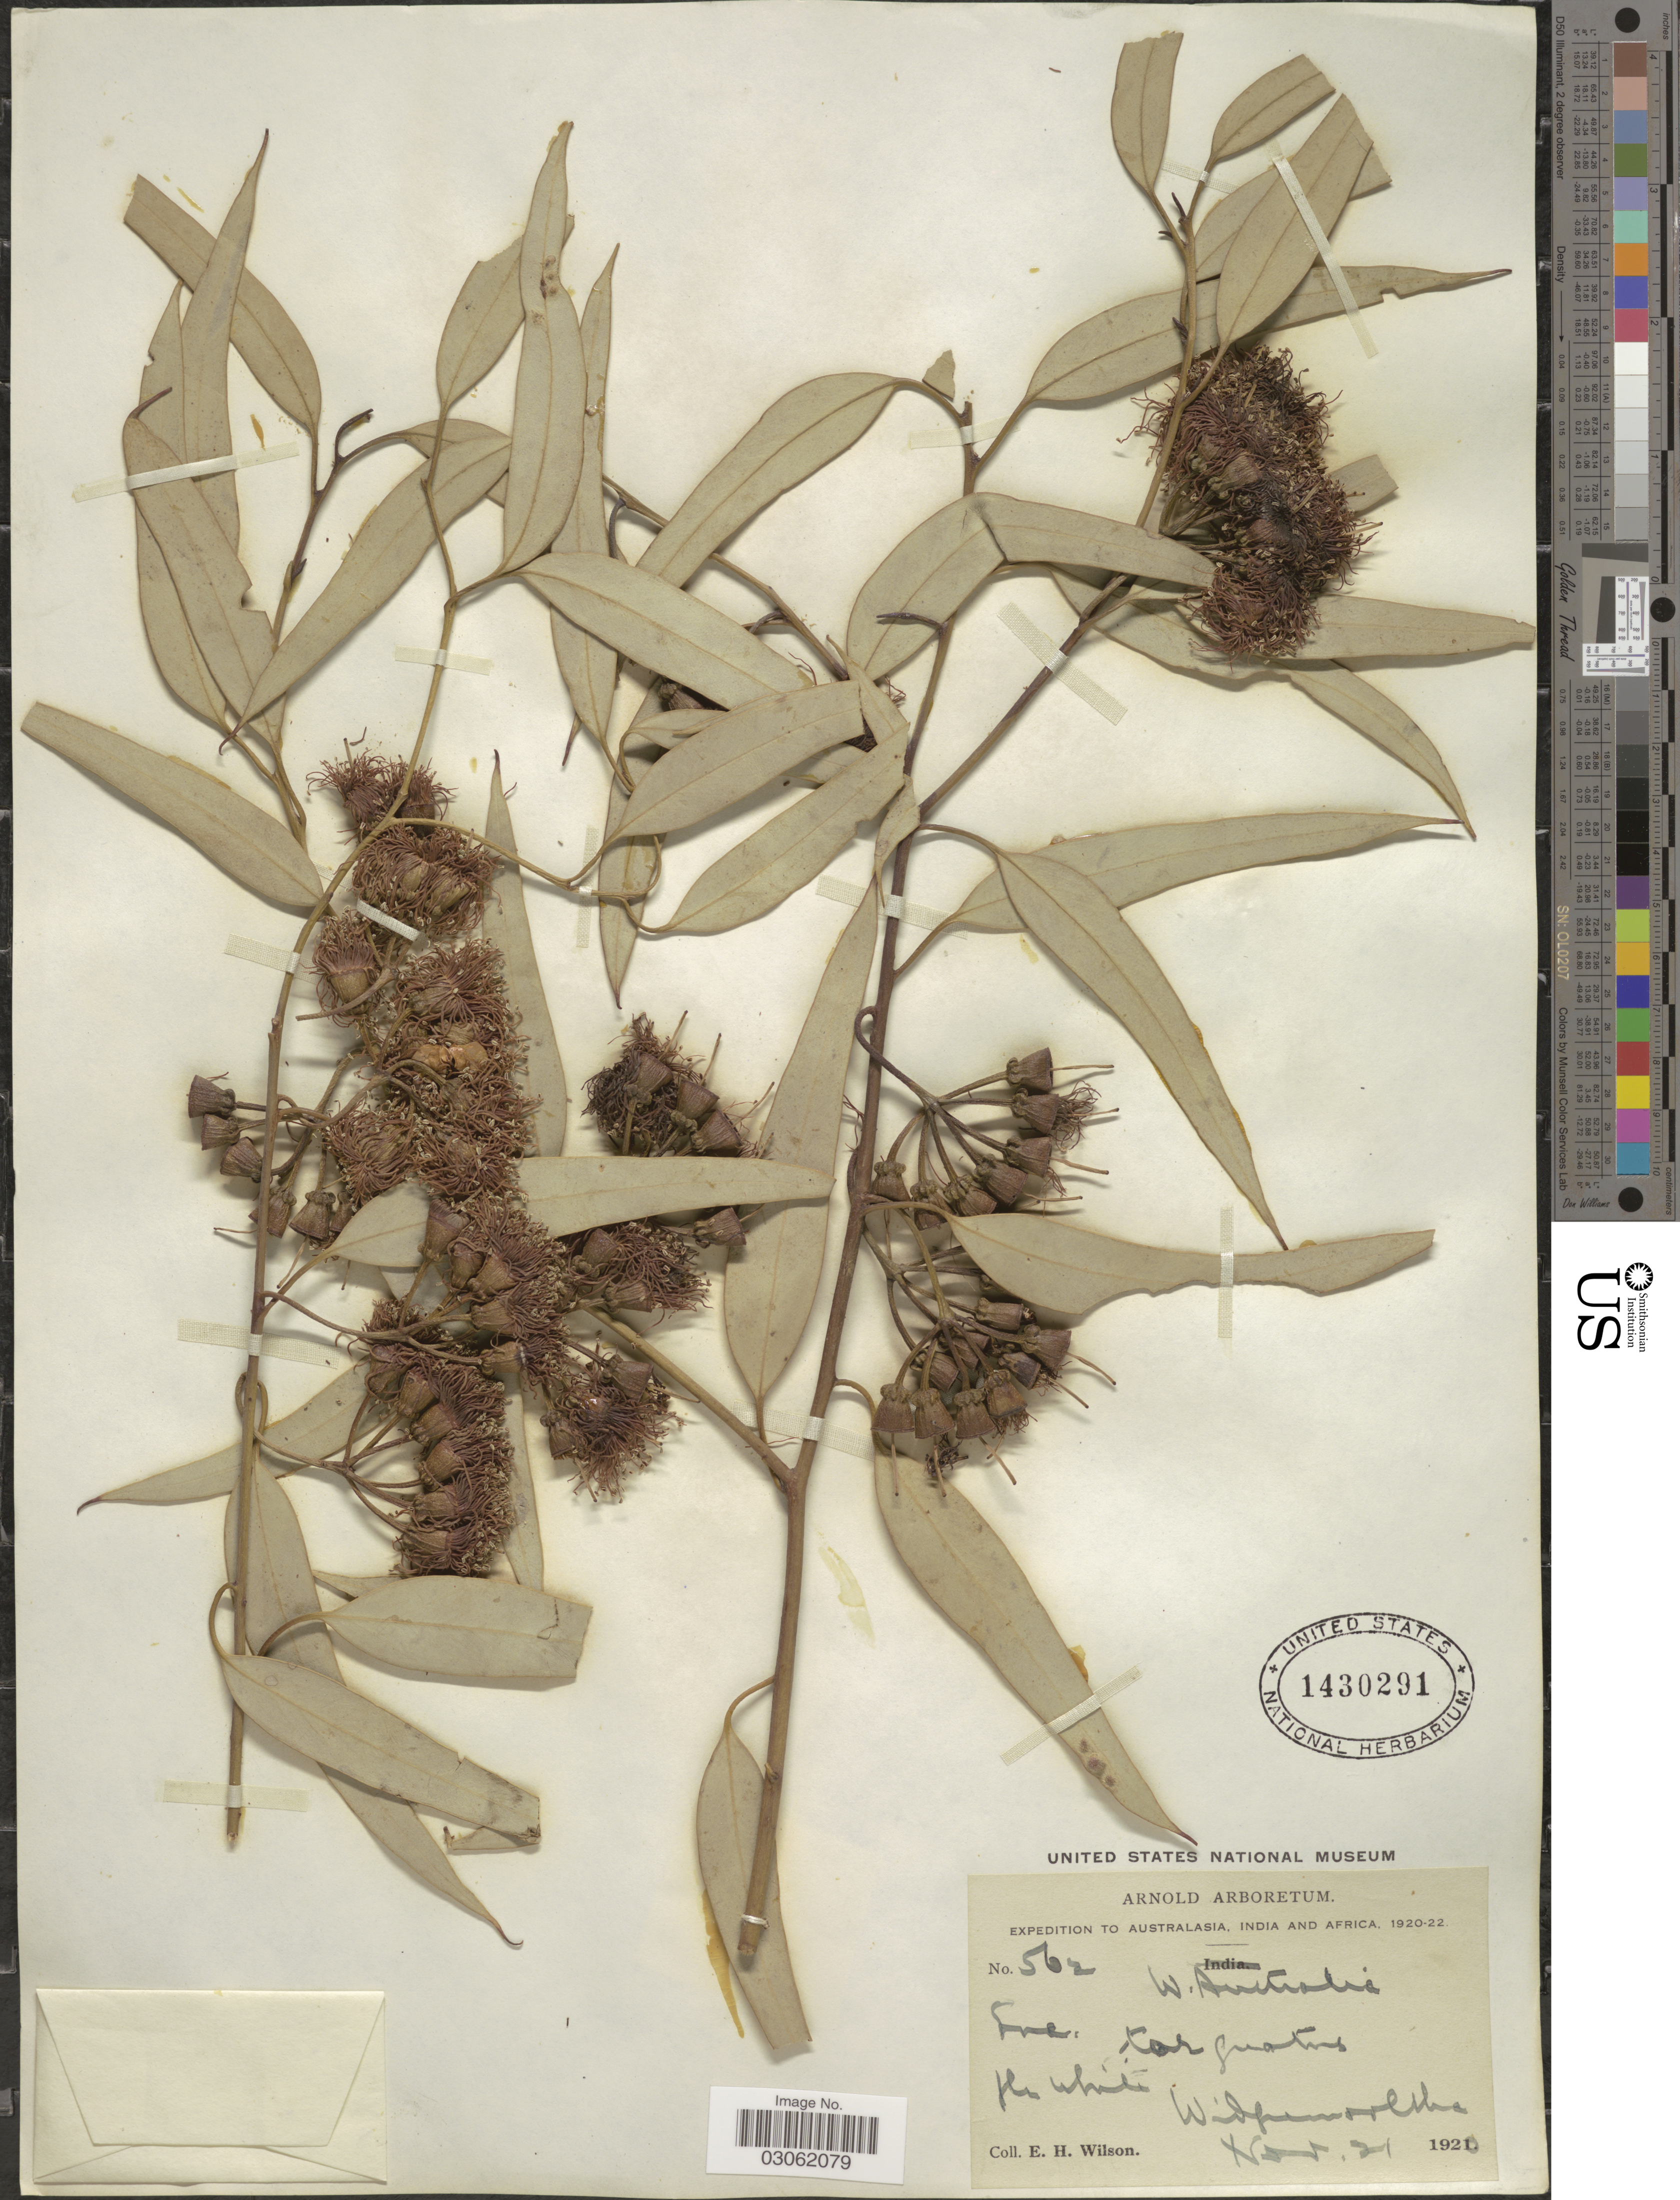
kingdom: Plantae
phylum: Tracheophyta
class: Magnoliopsida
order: Myrtales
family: Myrtaceae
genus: Eucalyptus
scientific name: Eucalyptus torquata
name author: Luehm.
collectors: E. Wilson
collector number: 562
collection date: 1920-11-21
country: Australia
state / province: Western Australia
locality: W. Australia.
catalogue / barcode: US 1430291